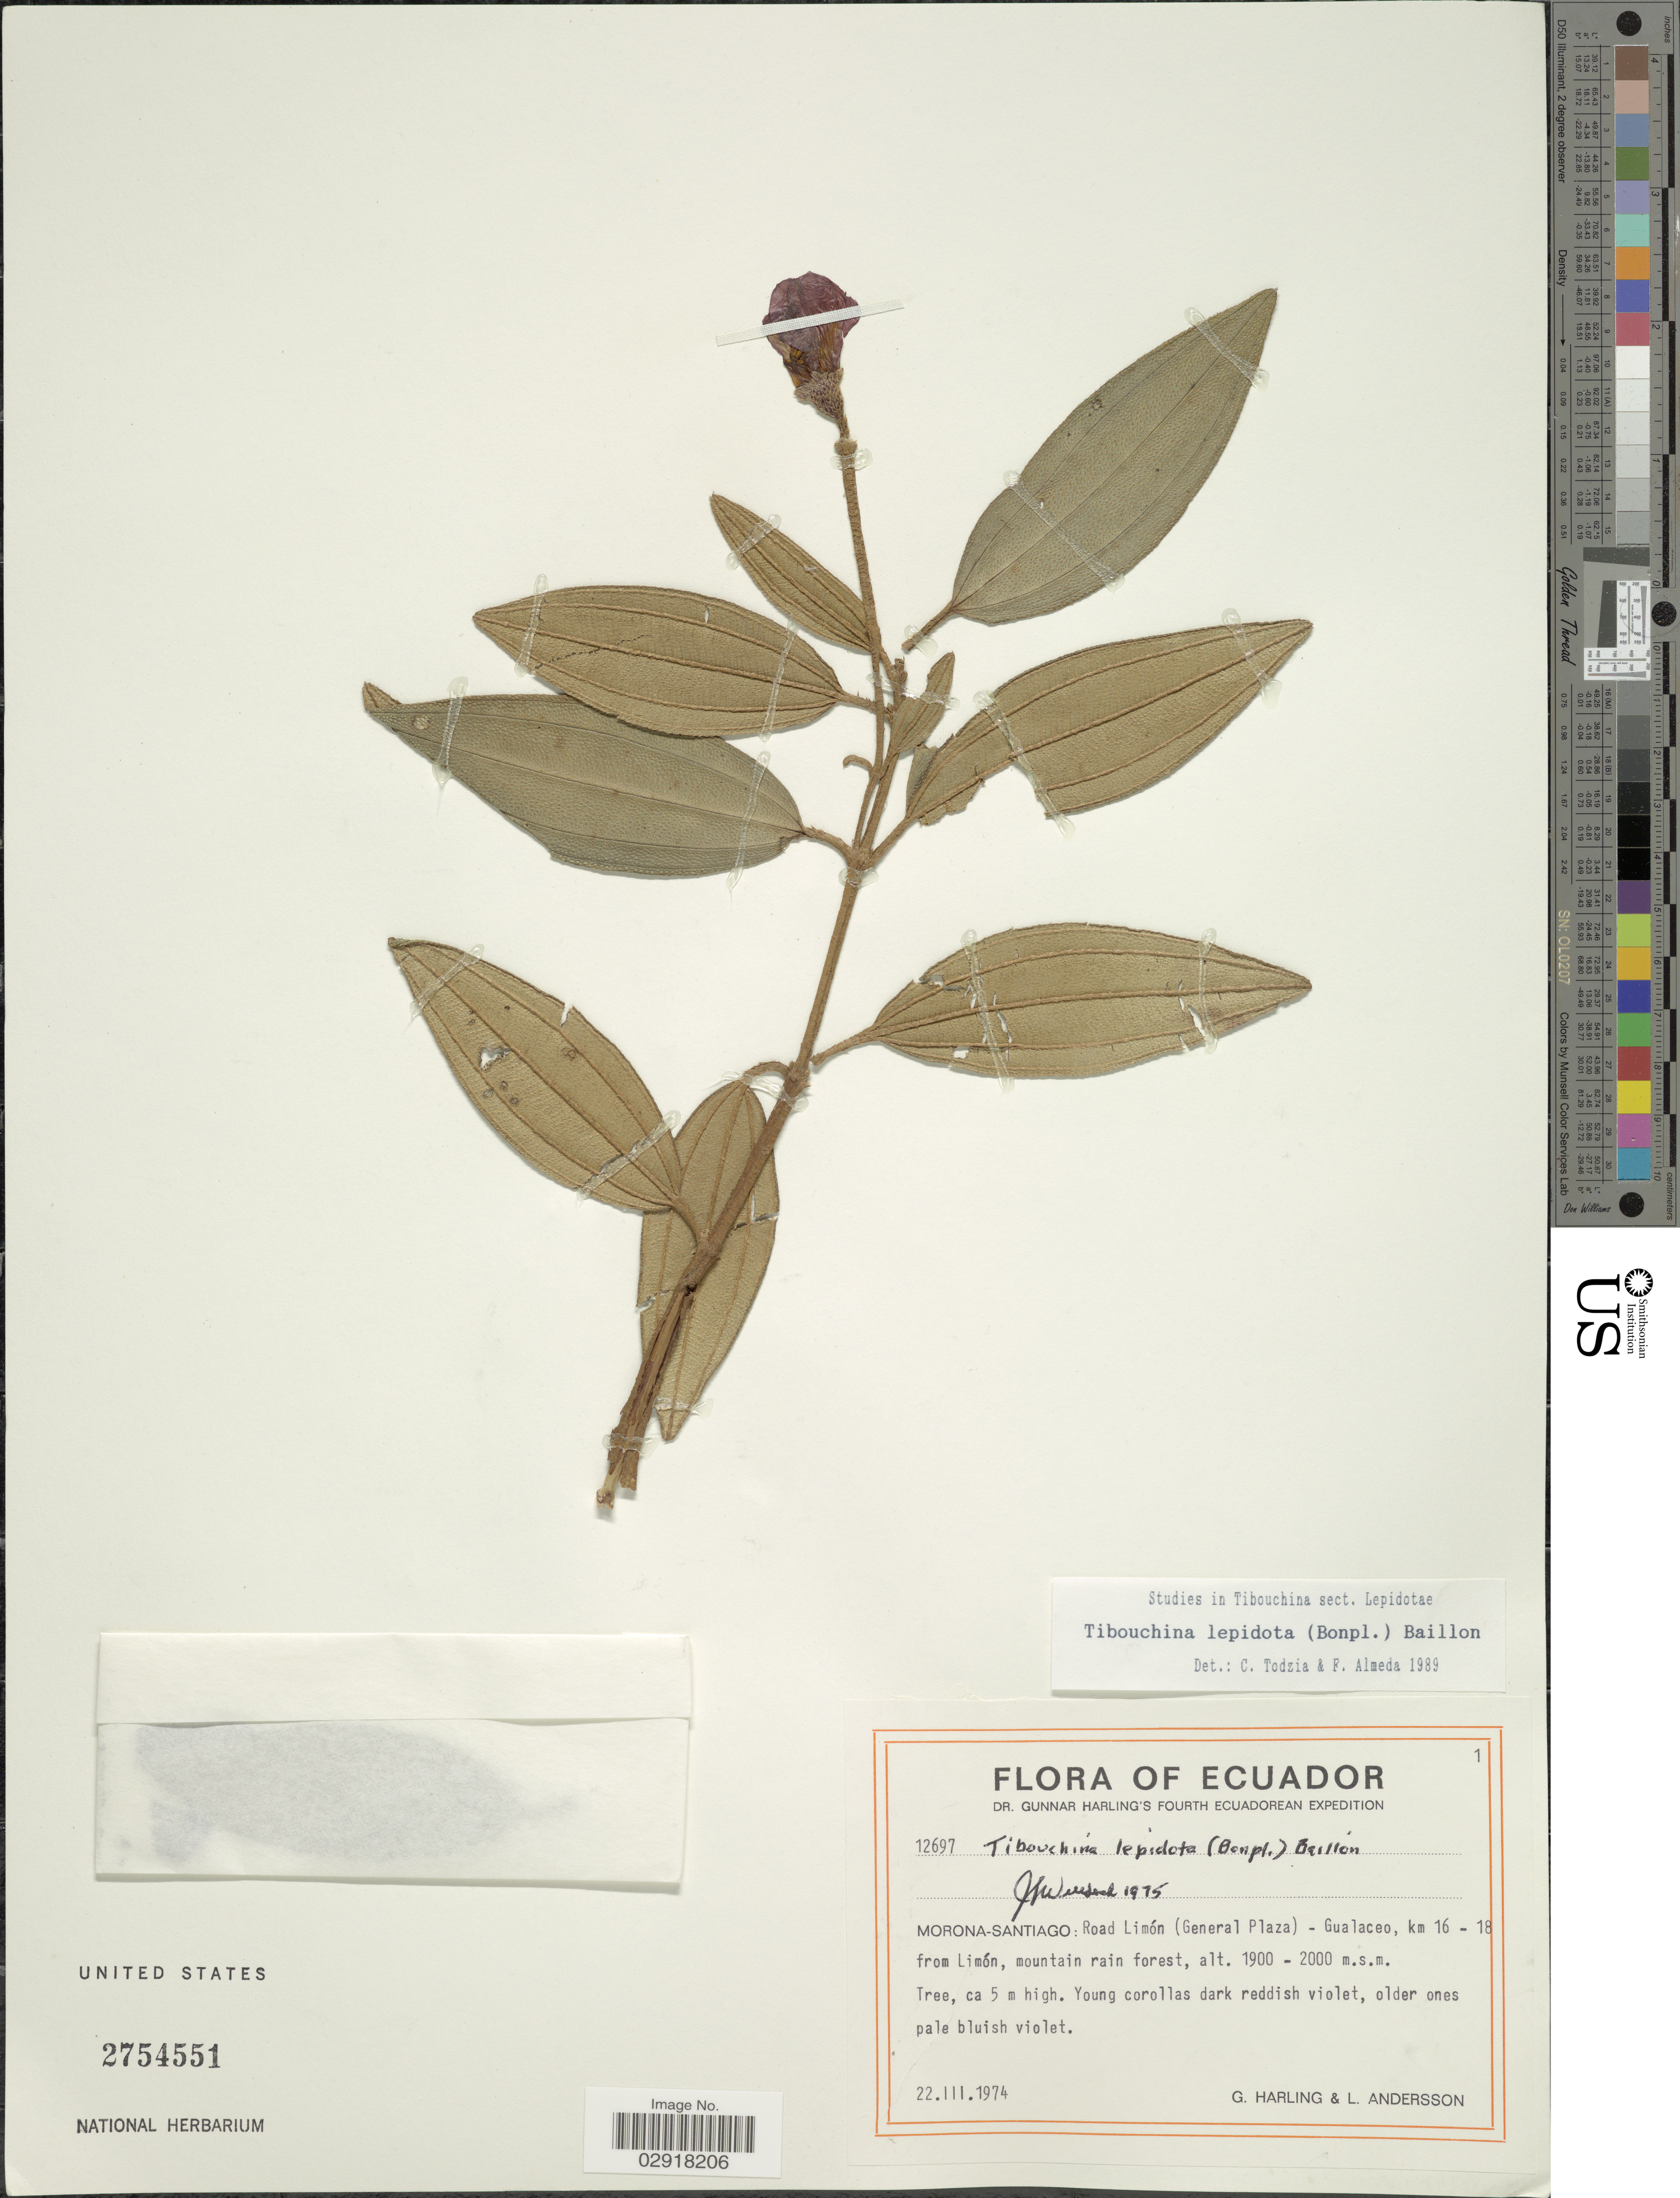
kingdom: Plantae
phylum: Tracheophyta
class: Magnoliopsida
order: Myrtales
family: Melastomataceae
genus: Andesanthus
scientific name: Andesanthus lepidotus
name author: (Humb. & Bonpl.) P.J.F. Guim. & Michelang.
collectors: G. Harling & L. Andersson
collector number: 12697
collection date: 1974-03-22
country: Ecuador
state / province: Morona-Santiago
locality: Road Limón (General Plaza) - Gualaceo, km 16 -18 from Limón.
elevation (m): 1900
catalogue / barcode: US 2754551